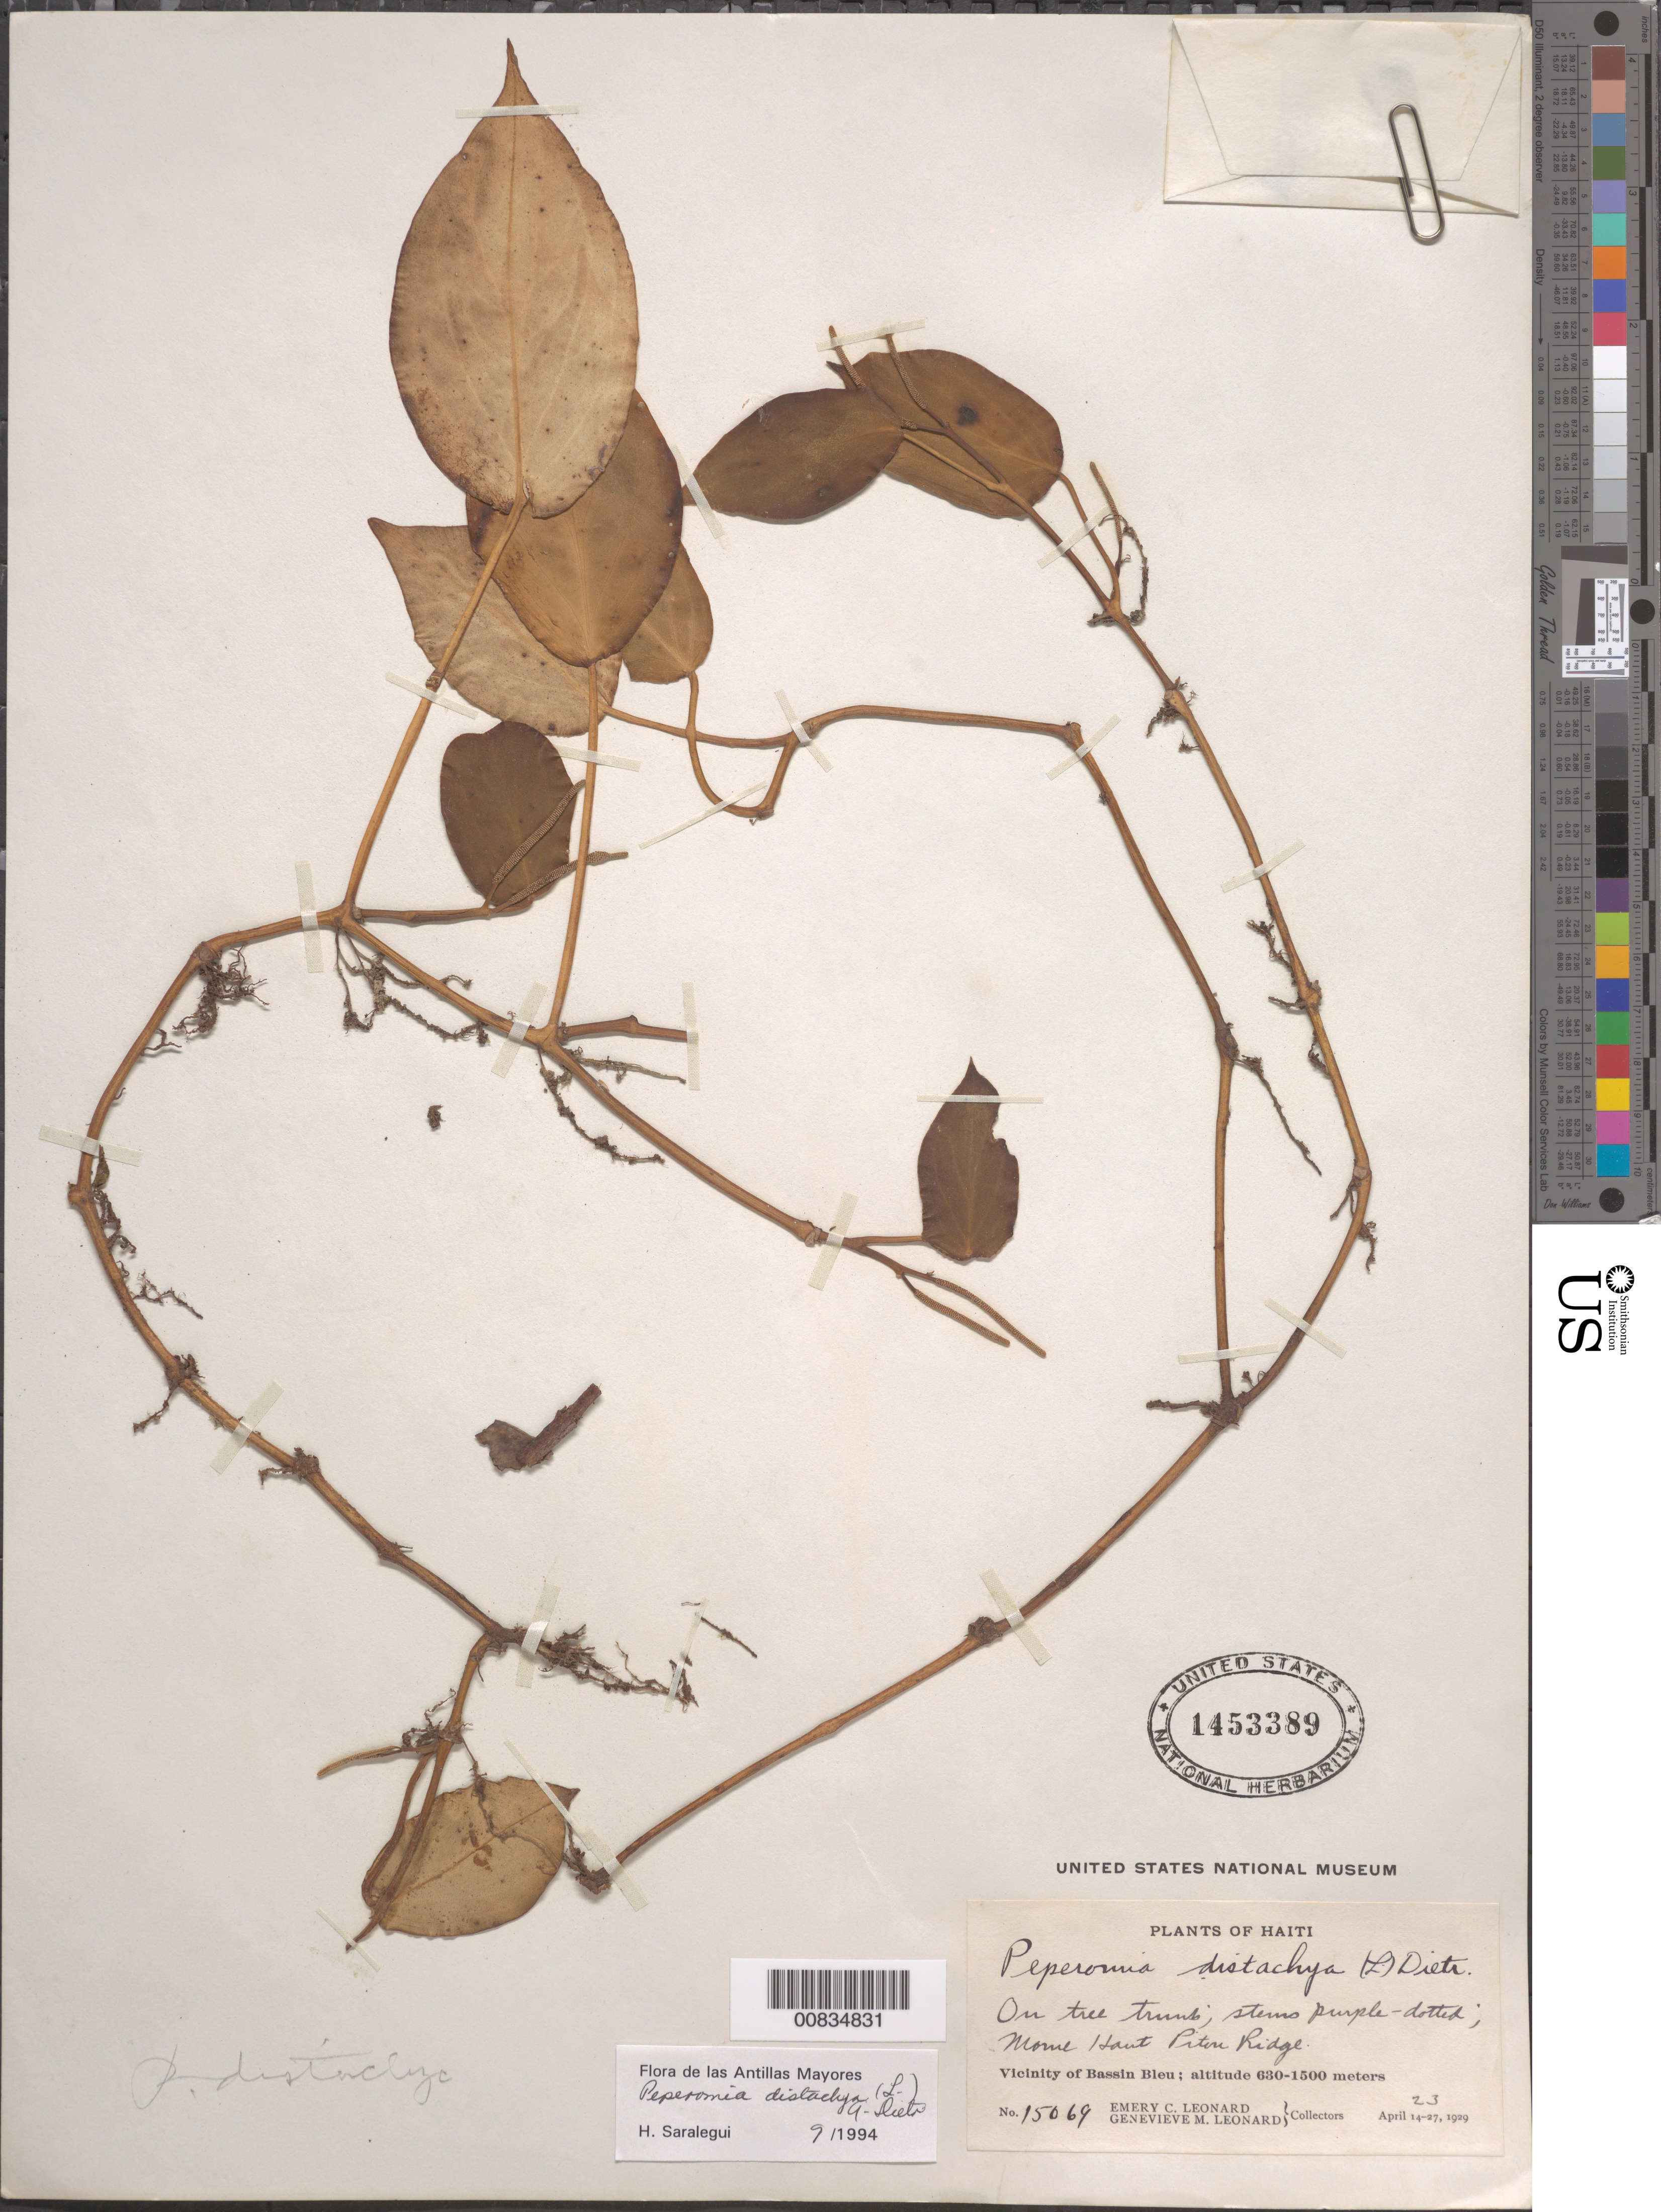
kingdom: Plantae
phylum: Tracheophyta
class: Magnoliopsida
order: Piperales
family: Piperaceae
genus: Peperomia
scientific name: Peperomia distachya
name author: (L.) A. Dietr.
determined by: Saralegui Boza, H., (HAJB), Jardin Botanico Nacional (Habana)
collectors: E. C. Leonard & G. M. Leonard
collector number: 15069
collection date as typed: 23 Apr 1929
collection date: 1929-04-23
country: Haiti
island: Hispaniola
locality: Vicinity of Bassin Bleu. Morne Haut Piton Ridge.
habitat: On tree trunk.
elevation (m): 630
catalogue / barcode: US 1453389